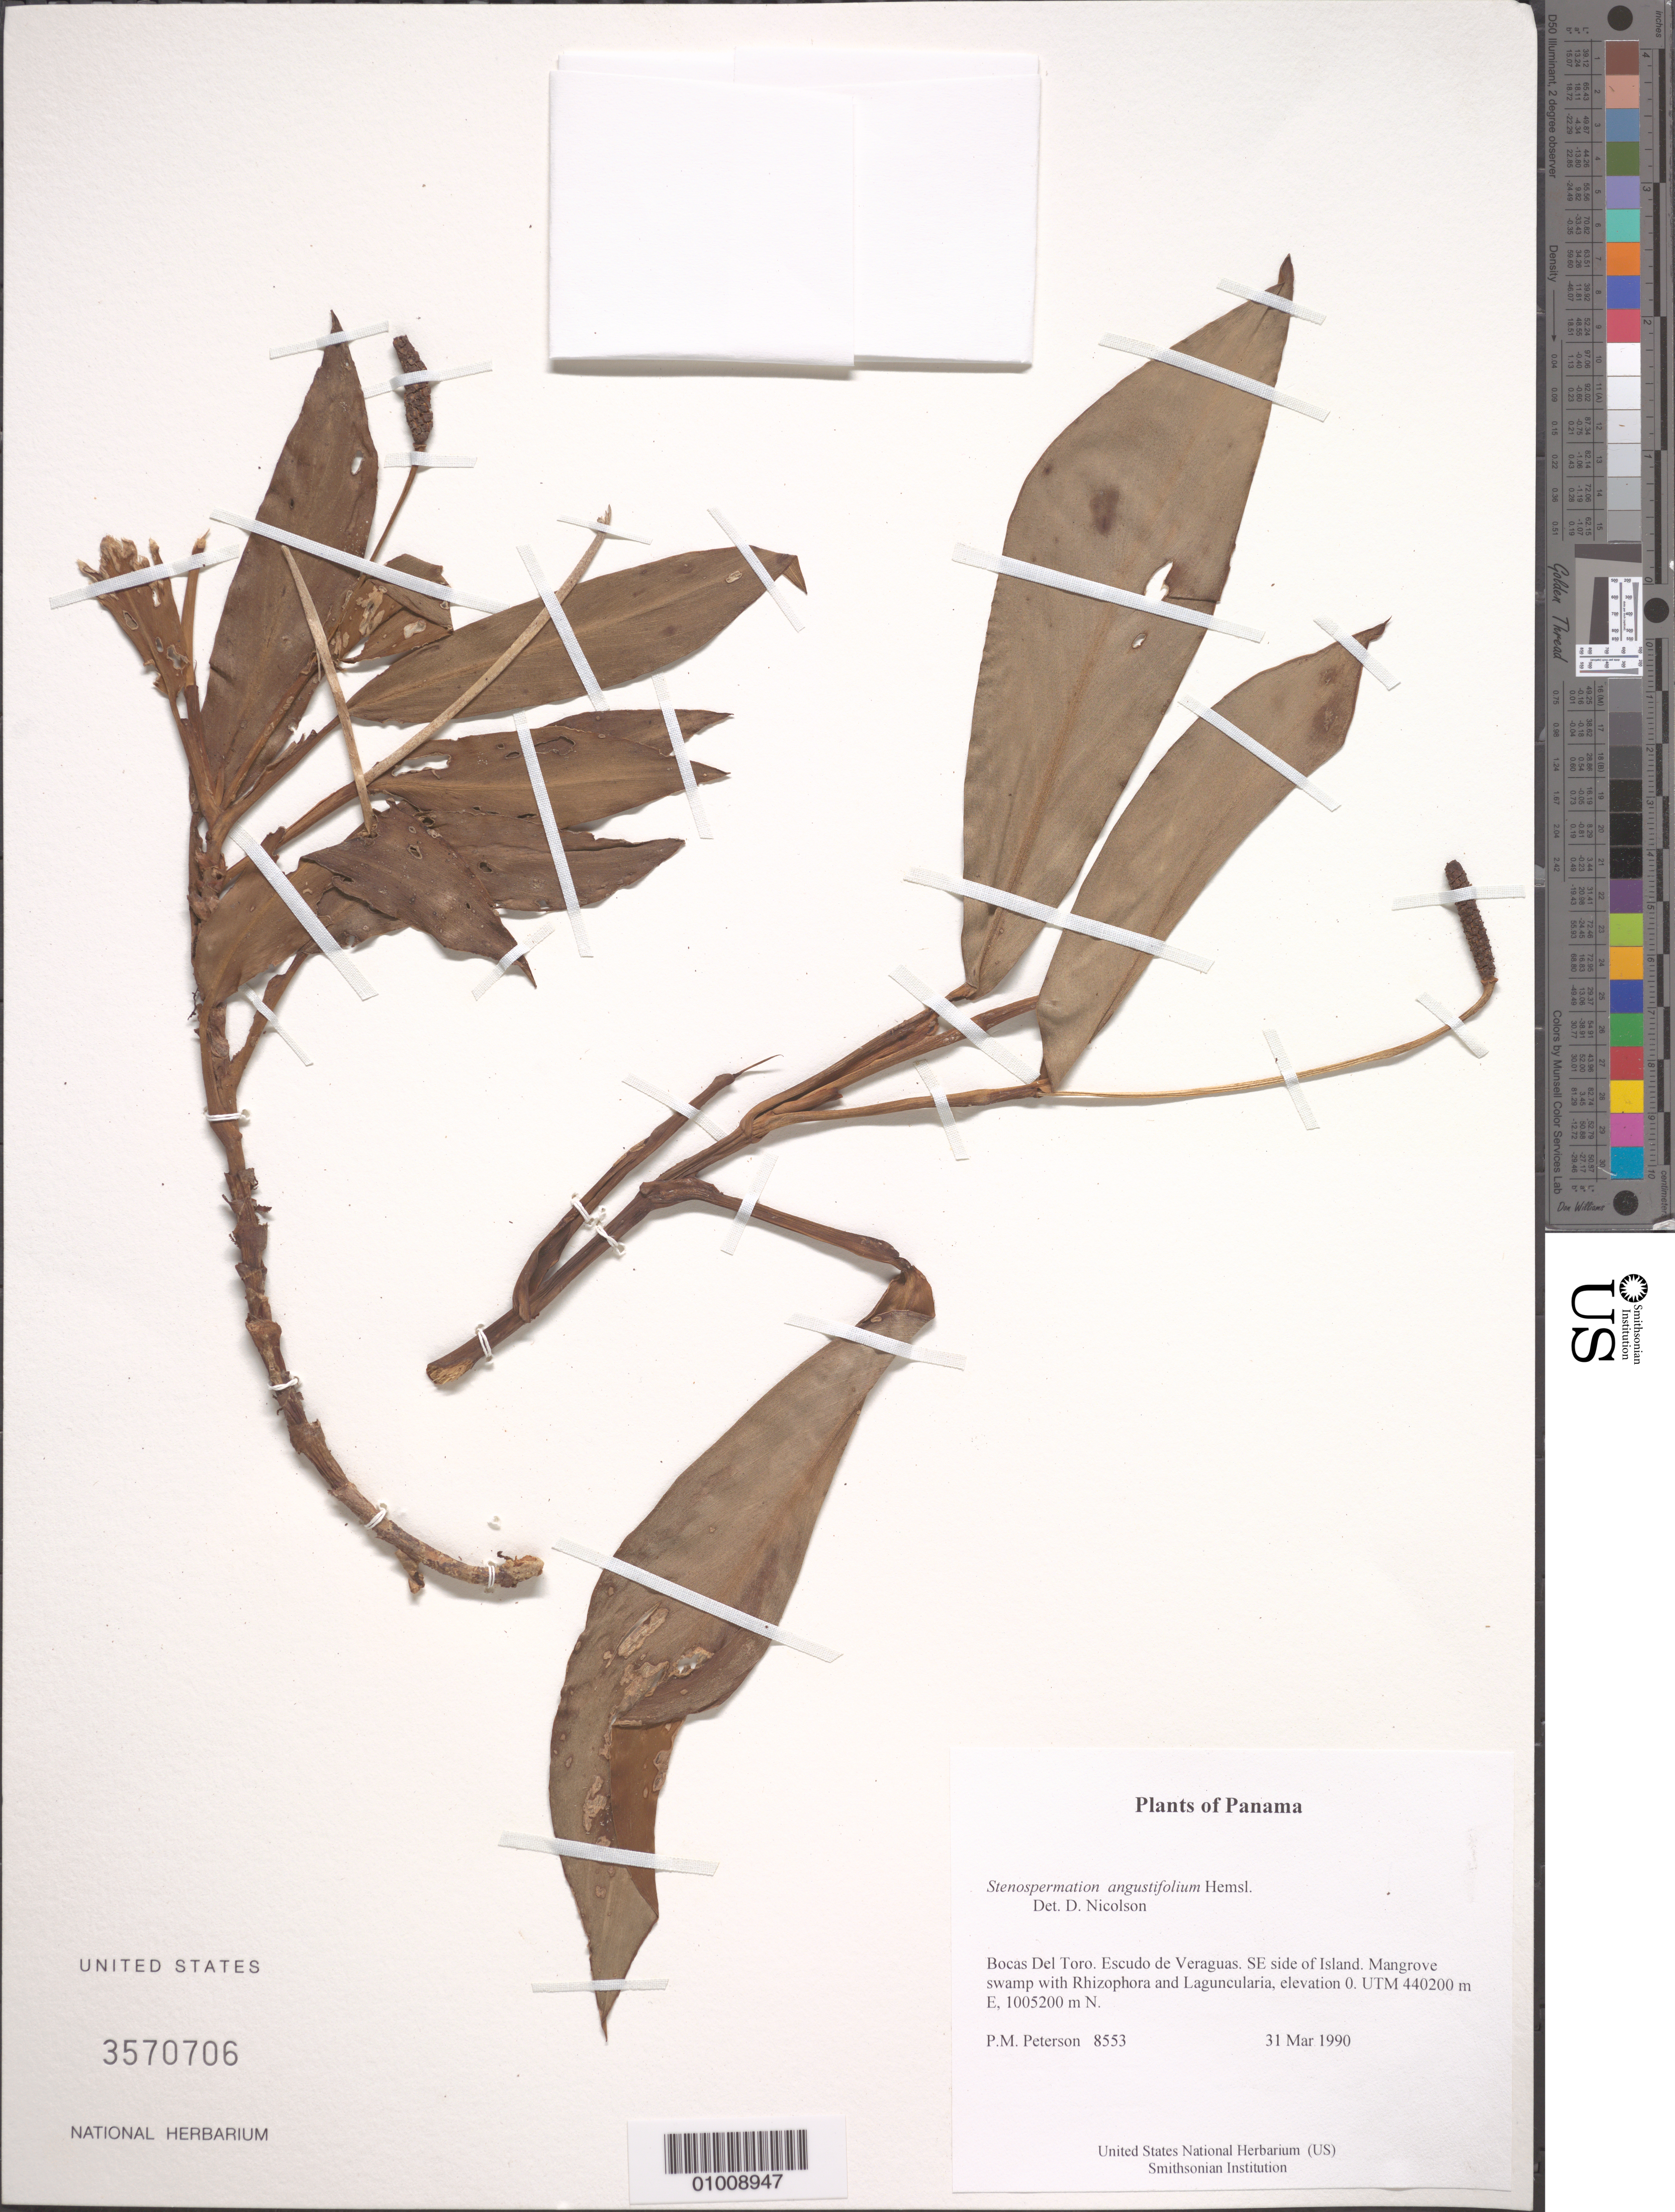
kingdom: Plantae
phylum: Tracheophyta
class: Liliopsida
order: Alismatales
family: Araceae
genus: Stenospermation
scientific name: Stenospermation angustifolium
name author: Hemsl.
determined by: Nicolson, Dan H.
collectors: P. M. Peterson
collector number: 08553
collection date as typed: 31 Mar 1990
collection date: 1990-03-31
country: Panama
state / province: Bocas del Toro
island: Escudo de Veraguas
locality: SE side of Island.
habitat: Mangrove swamp with Rhizophora and Laguncularia, elevation 0. UTM 440200 m E, 1005200 m N.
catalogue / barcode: US 3570706